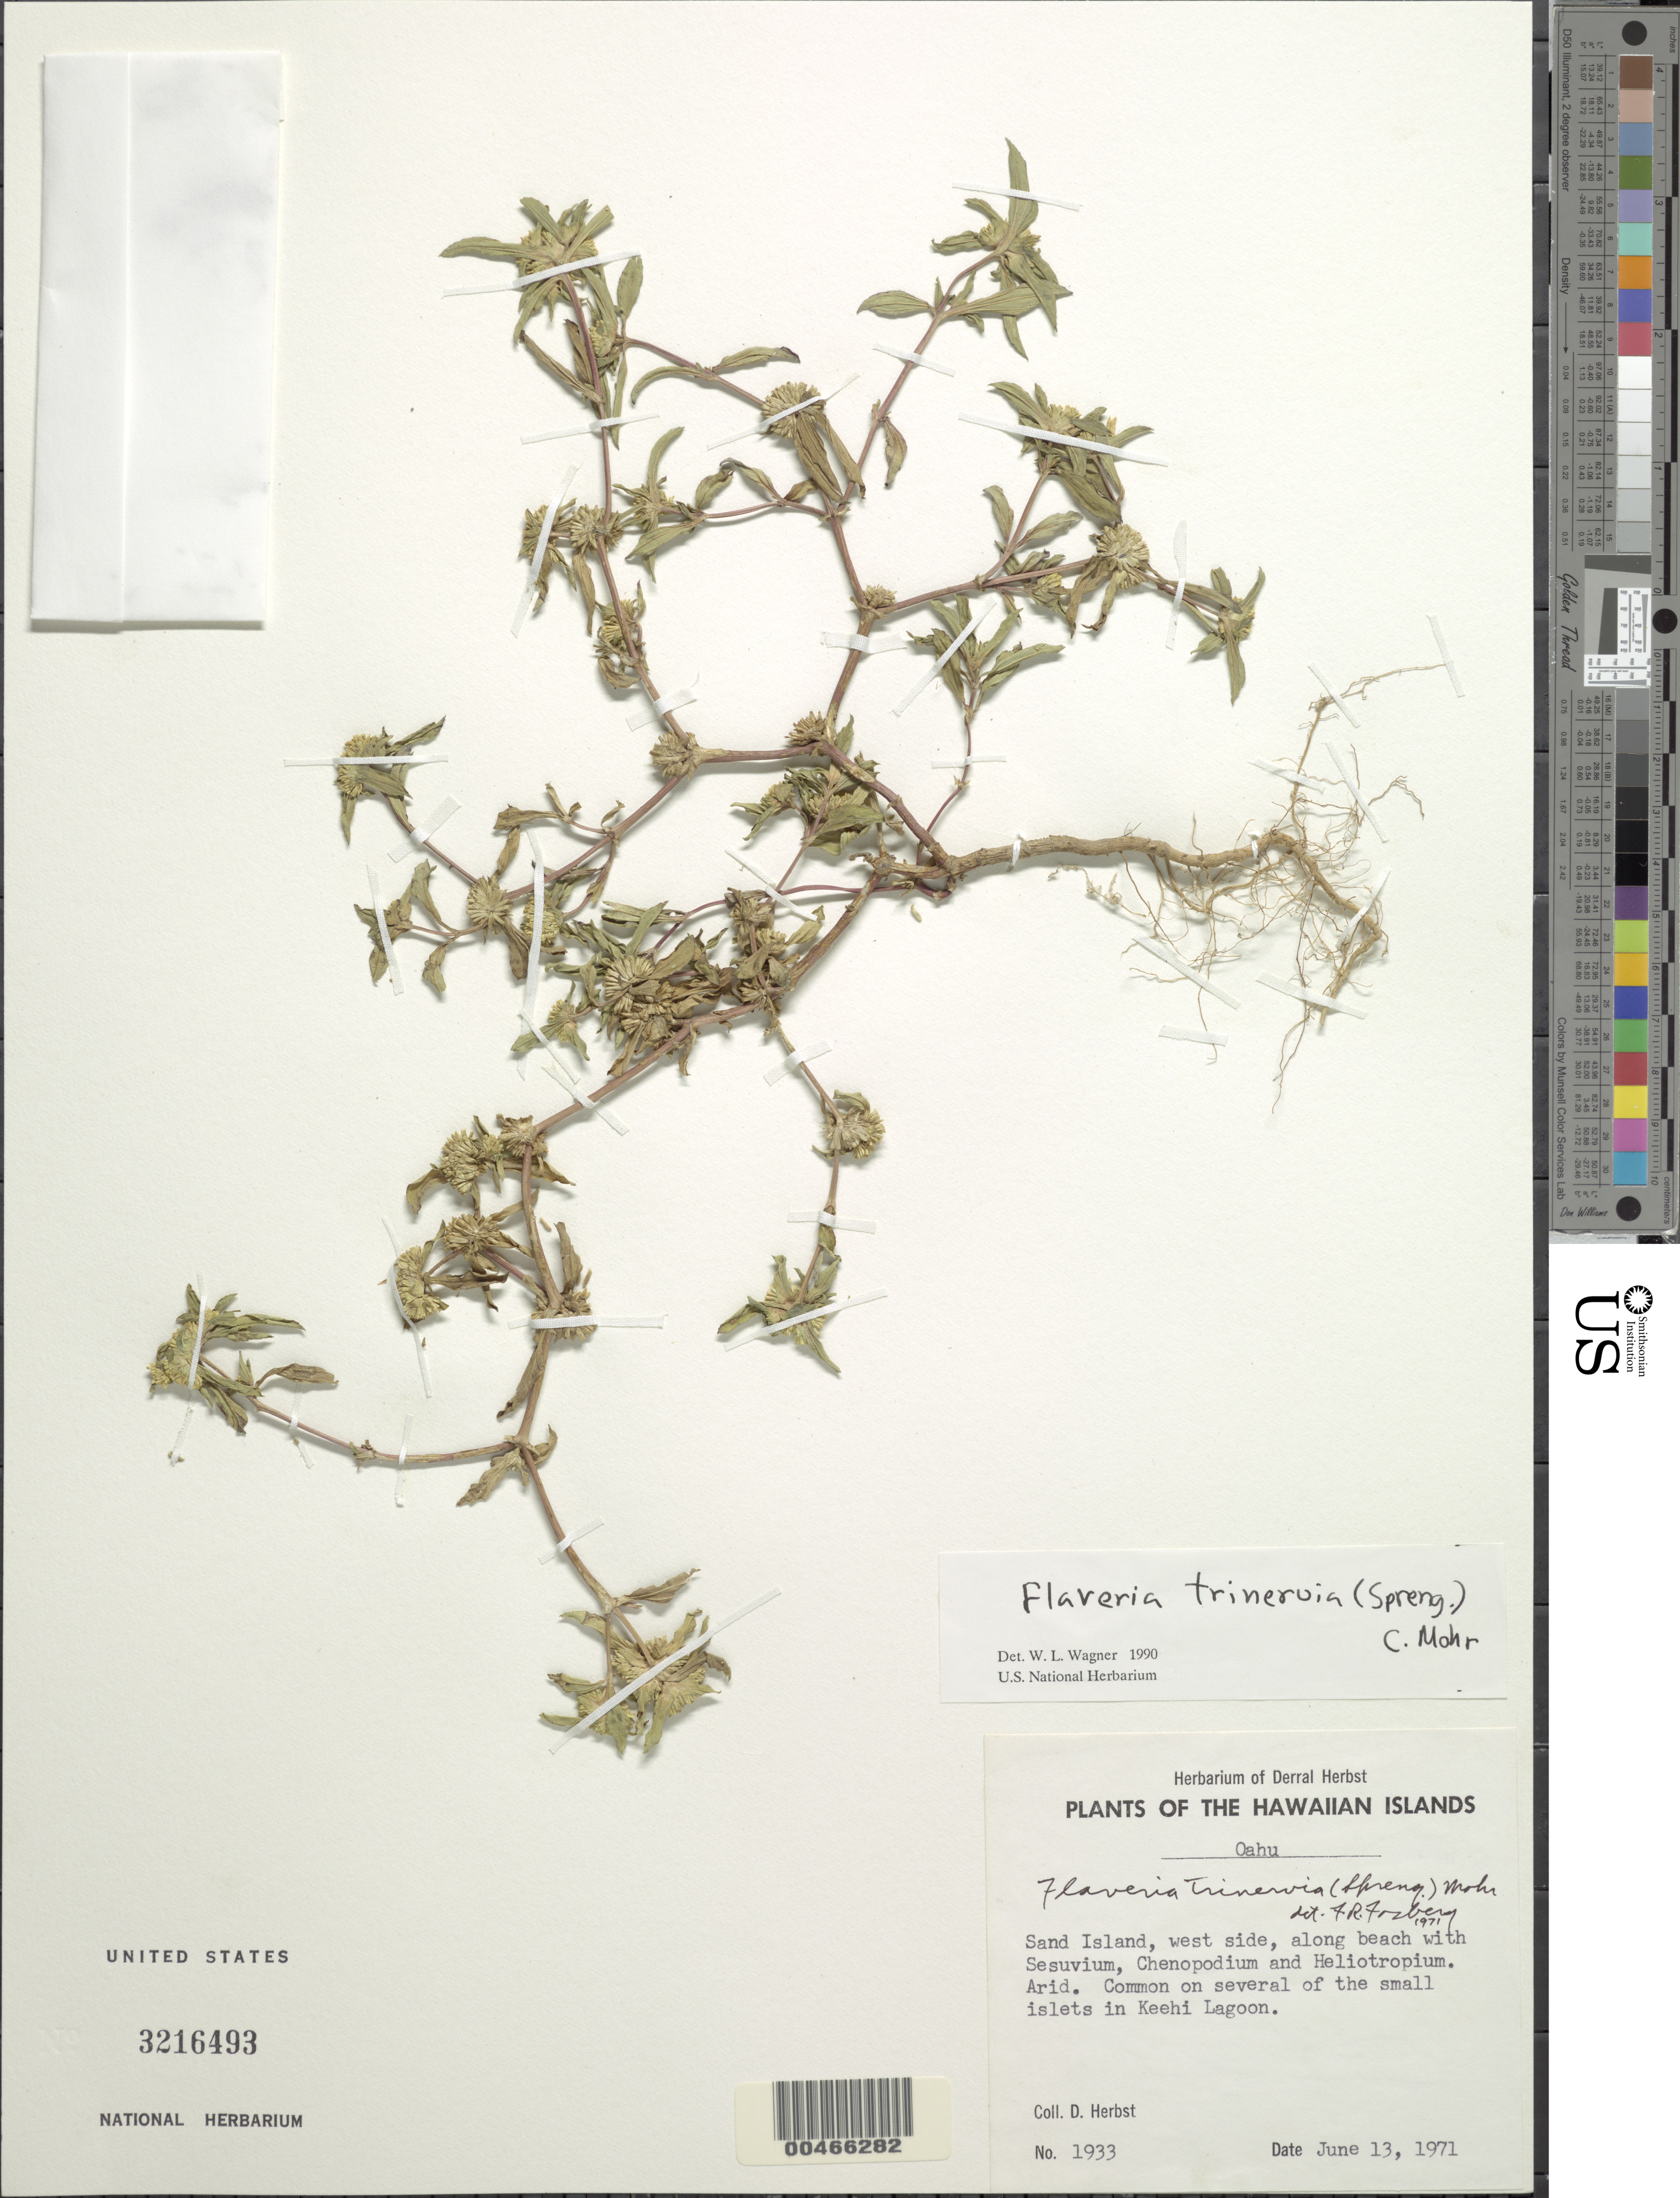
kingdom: Plantae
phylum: Tracheophyta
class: Magnoliopsida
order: Asterales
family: Asteraceae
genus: Flaveria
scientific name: Flaveria trinervia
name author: (Spreng.) C. Mohr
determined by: Wagner, W. L., (BOT), Smithsonian Institution - National Museum of Natural History (UNITED STATES)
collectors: D. R. Herbst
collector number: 1933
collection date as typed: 13 Jun 1971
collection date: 1971-06-13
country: United States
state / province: Hawaii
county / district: Honolulu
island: Sand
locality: W side of Sand Island, along beach (off Oahu)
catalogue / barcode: US 3216493